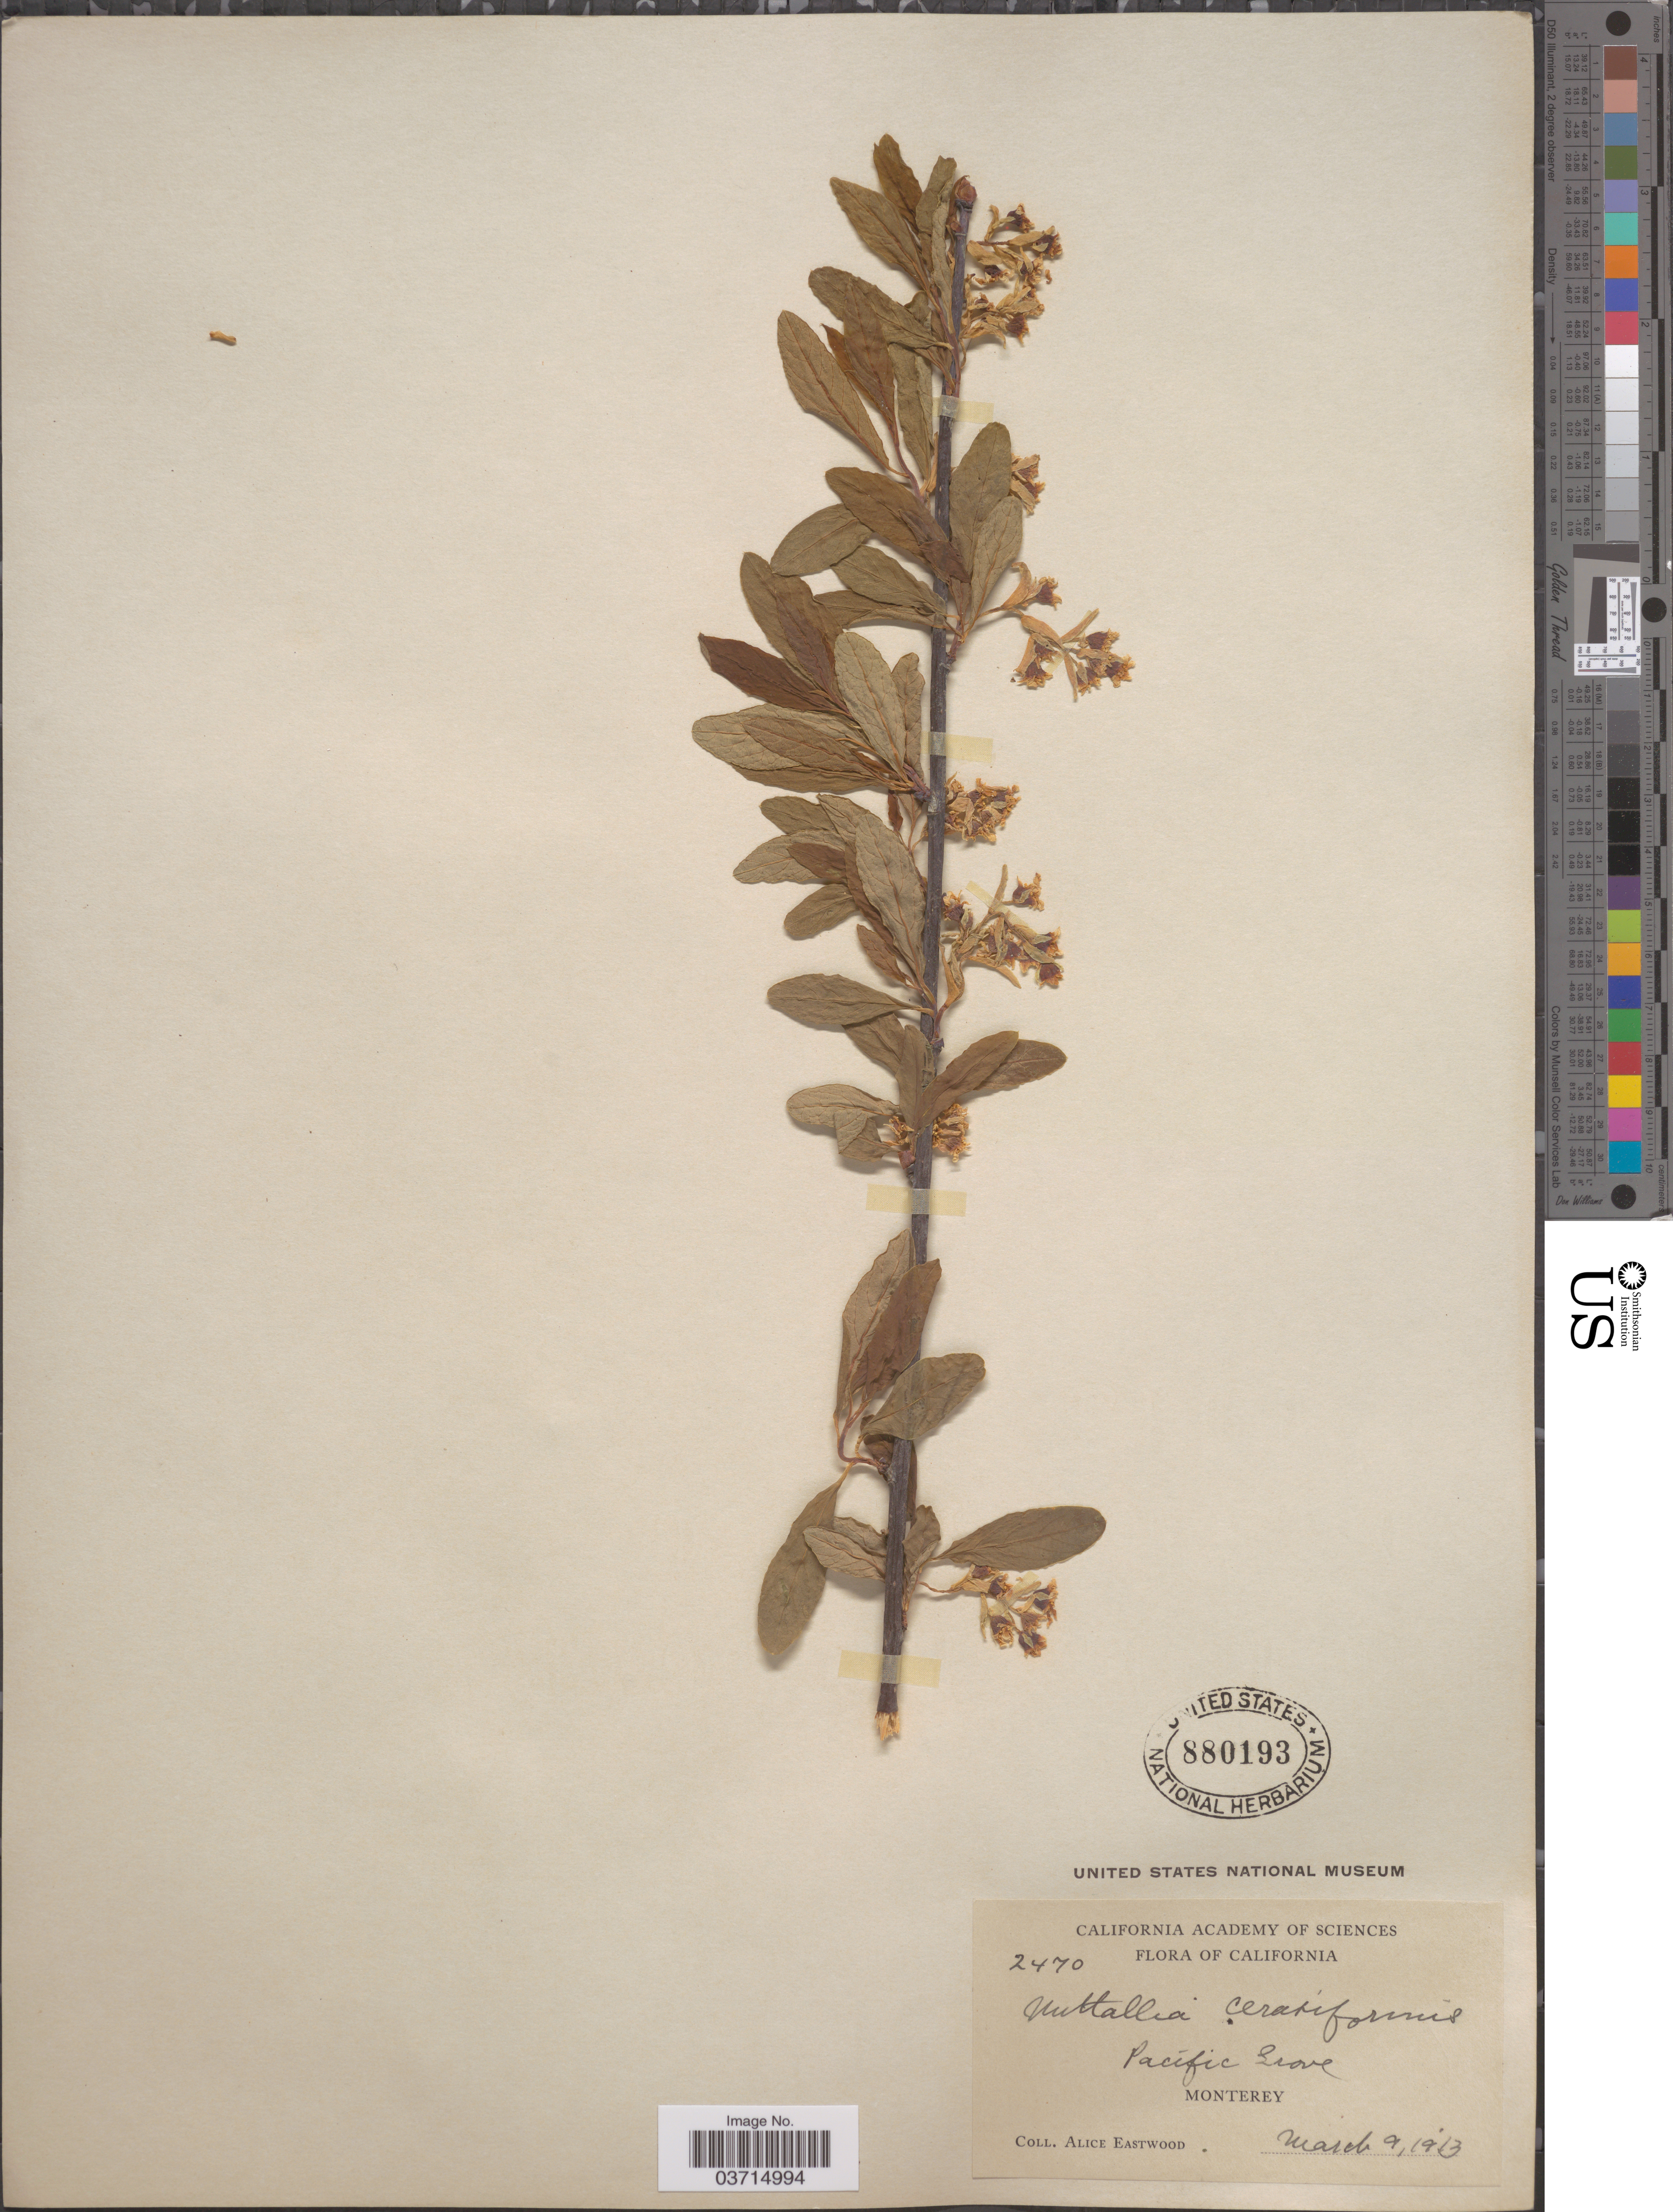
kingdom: Plantae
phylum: Tracheophyta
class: Magnoliopsida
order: Rosales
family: Rosaceae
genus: Oemleria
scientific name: Oemleria cerasiformis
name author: (Torr. & A. Gray ex Hook. & Arn.) J.W. Landon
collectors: A. Eastwood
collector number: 2470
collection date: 1913-03-09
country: United States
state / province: California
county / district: Monterey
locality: Pacific Grove. Monterey.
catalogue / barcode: US 880193